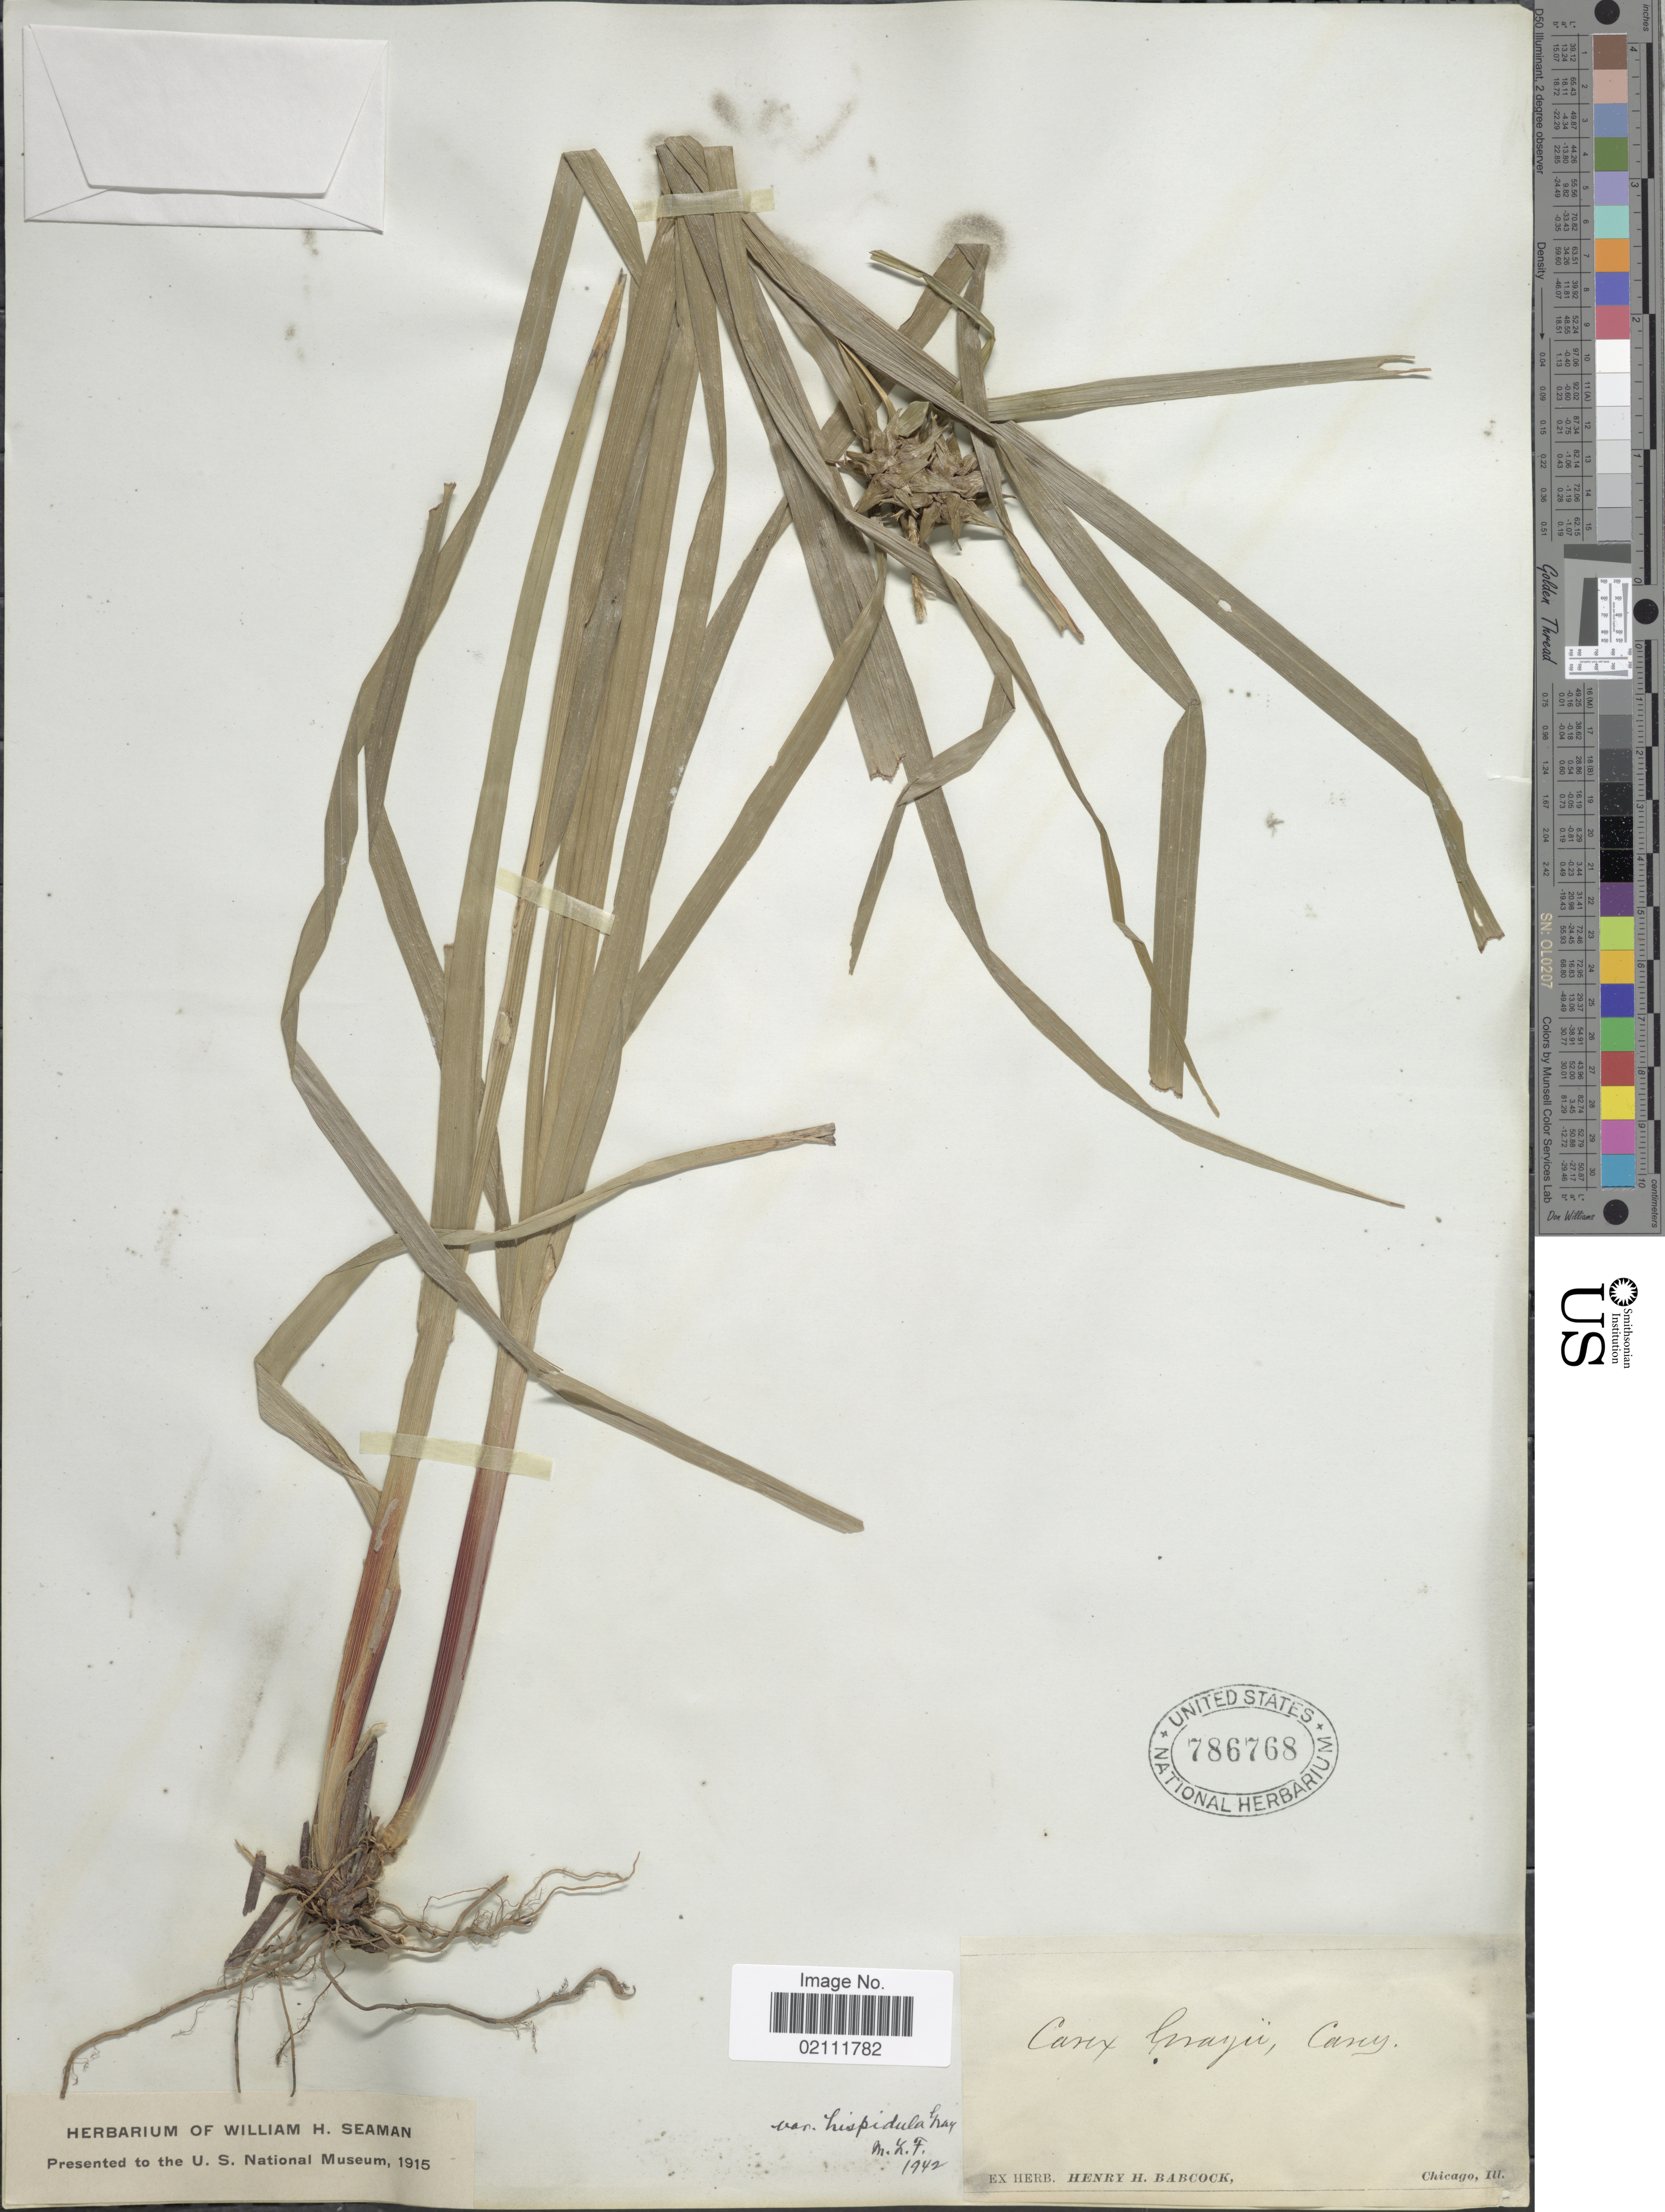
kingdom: Plantae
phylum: Tracheophyta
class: Liliopsida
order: Poales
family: Cyperaceae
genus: Carex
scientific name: Carex grayi var. hispidula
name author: A. Gray ex L.H. Bailey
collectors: ex herb. Henry Homes Babcock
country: United States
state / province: Illinois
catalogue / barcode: US 786768